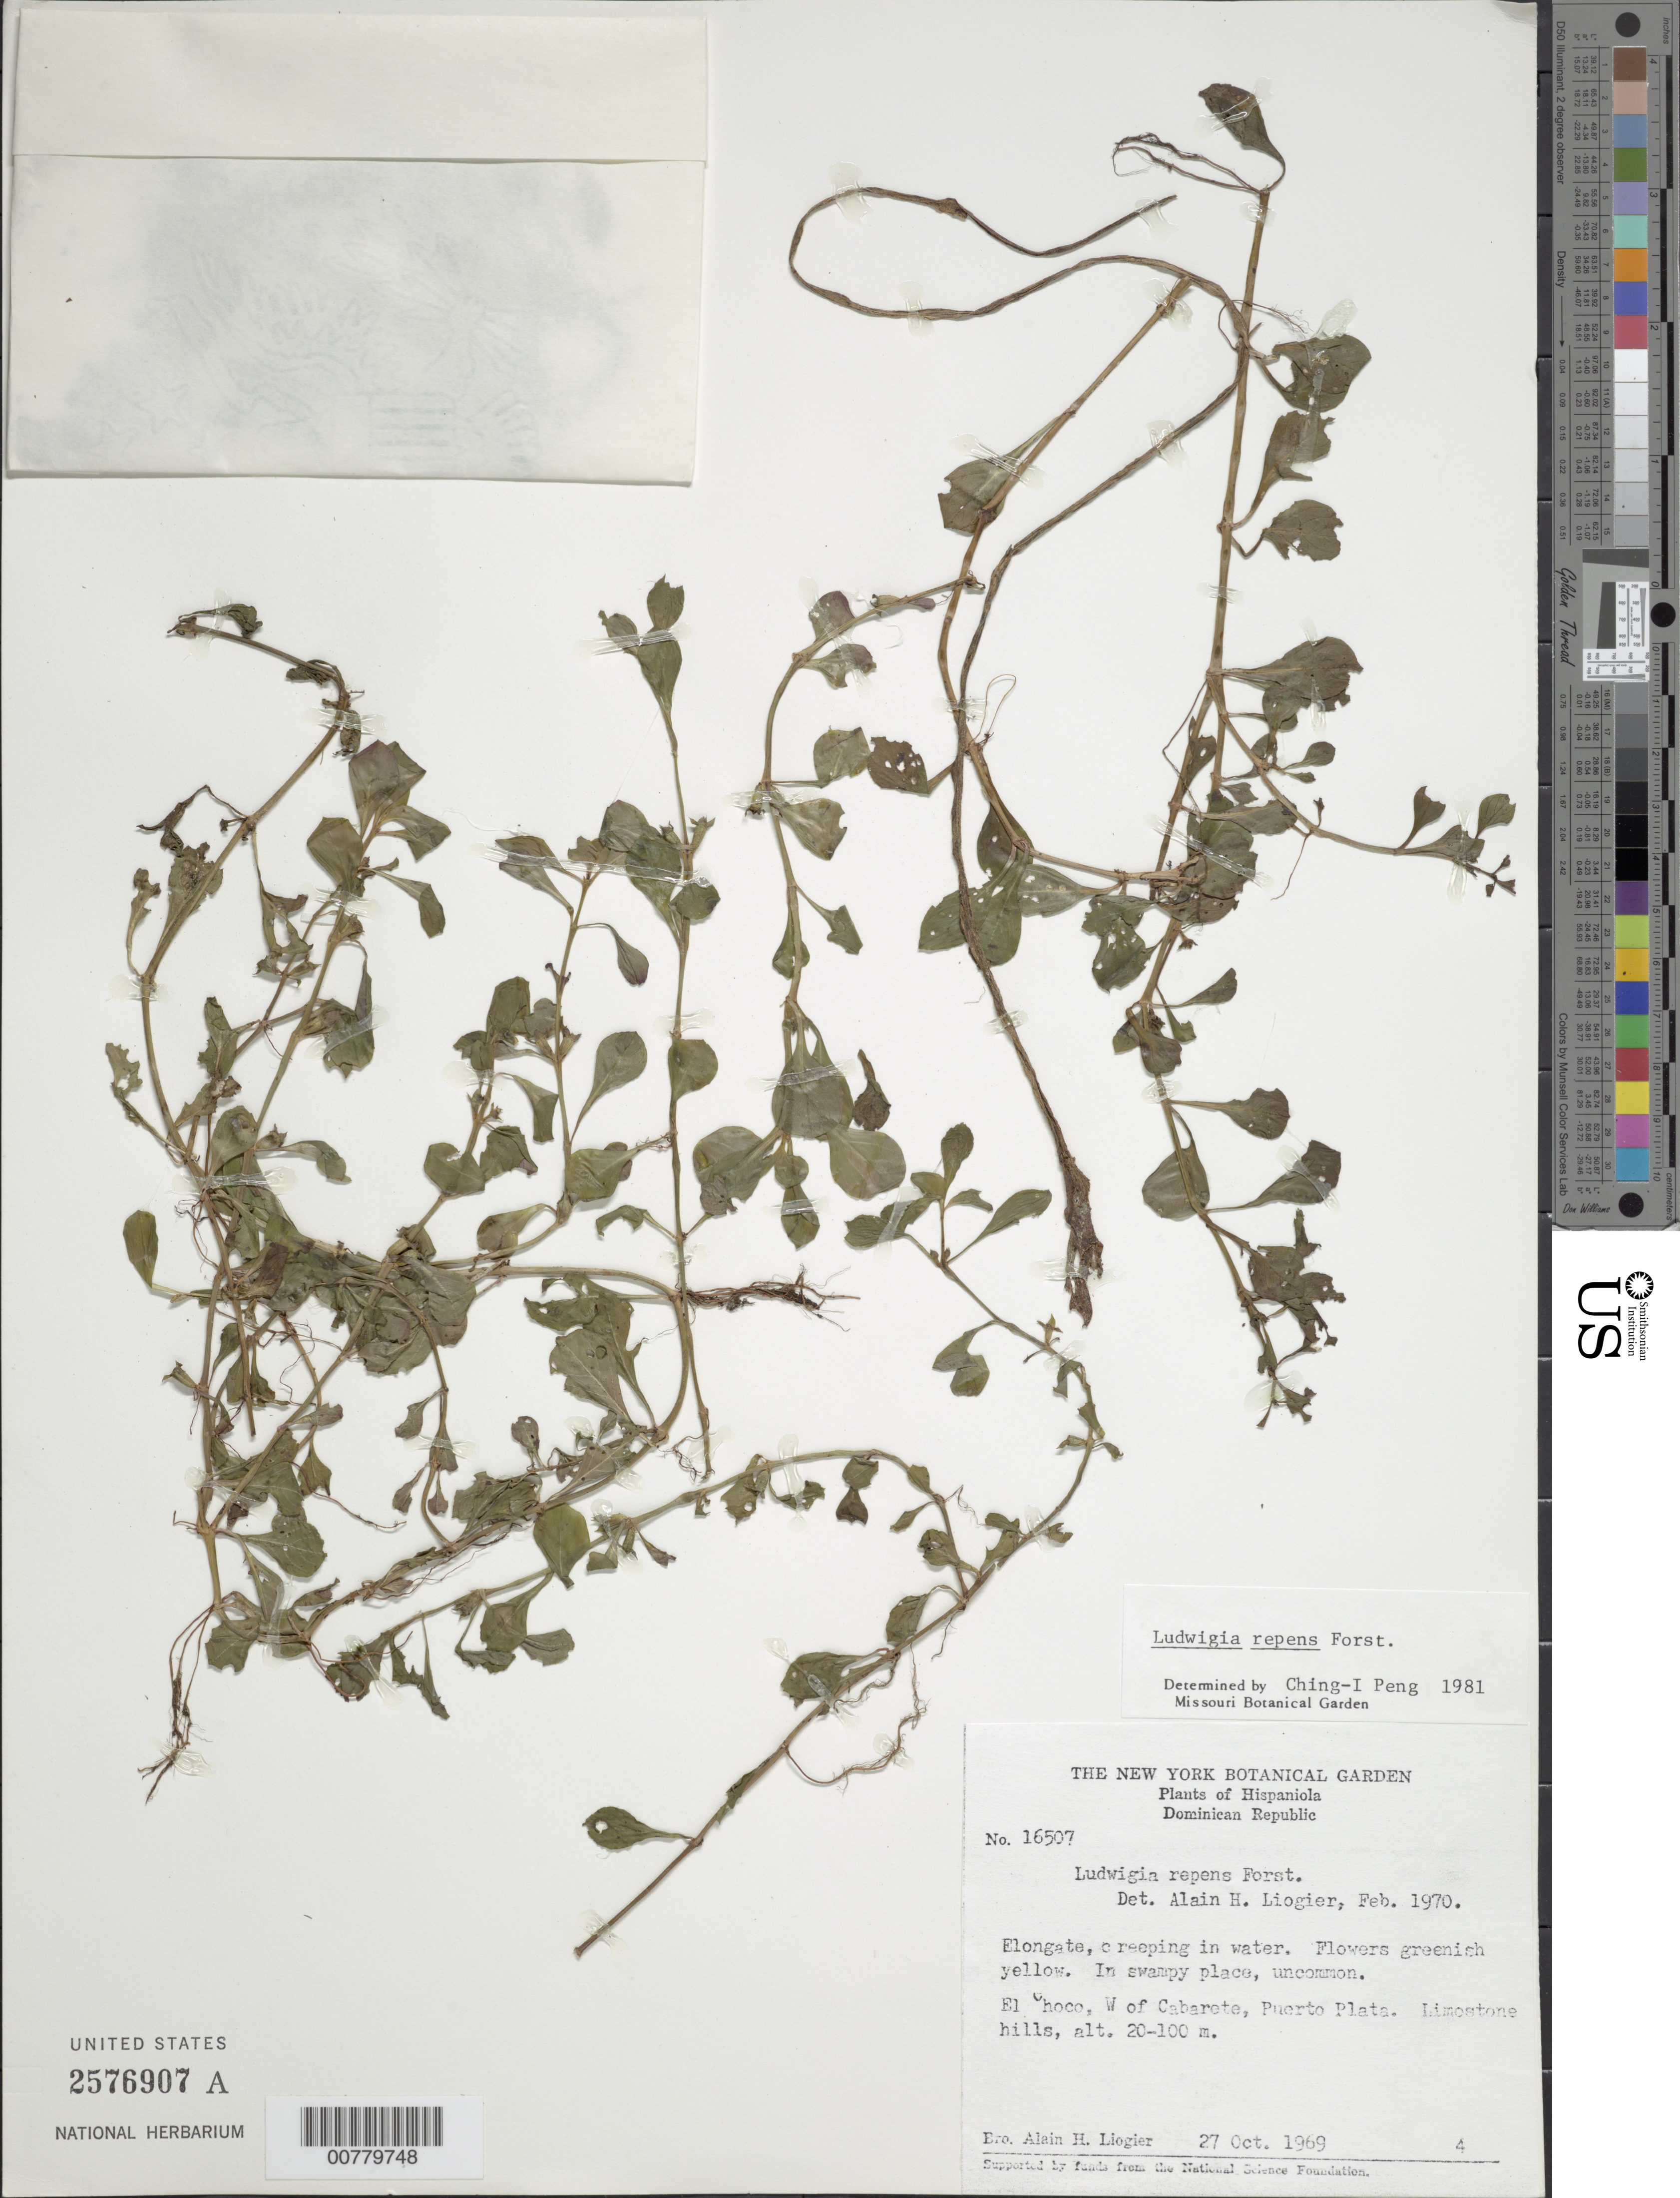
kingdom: Plantae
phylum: Tracheophyta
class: Magnoliopsida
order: Myrtales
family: Onagraceae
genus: Ludwigia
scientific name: Ludwigia repens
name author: J.R. Forst.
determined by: Peng, Ching-I, (HAST), Academia Sinica (TAIWAN)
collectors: A. H. Liogier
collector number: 16507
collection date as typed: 27 Oct 1969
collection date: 1969-10-27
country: Dominican Republic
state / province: Puerto Plata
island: Hispaniola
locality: El Choco, W of Cabarete.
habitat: Limestone hills.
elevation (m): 20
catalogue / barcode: US 2576907A